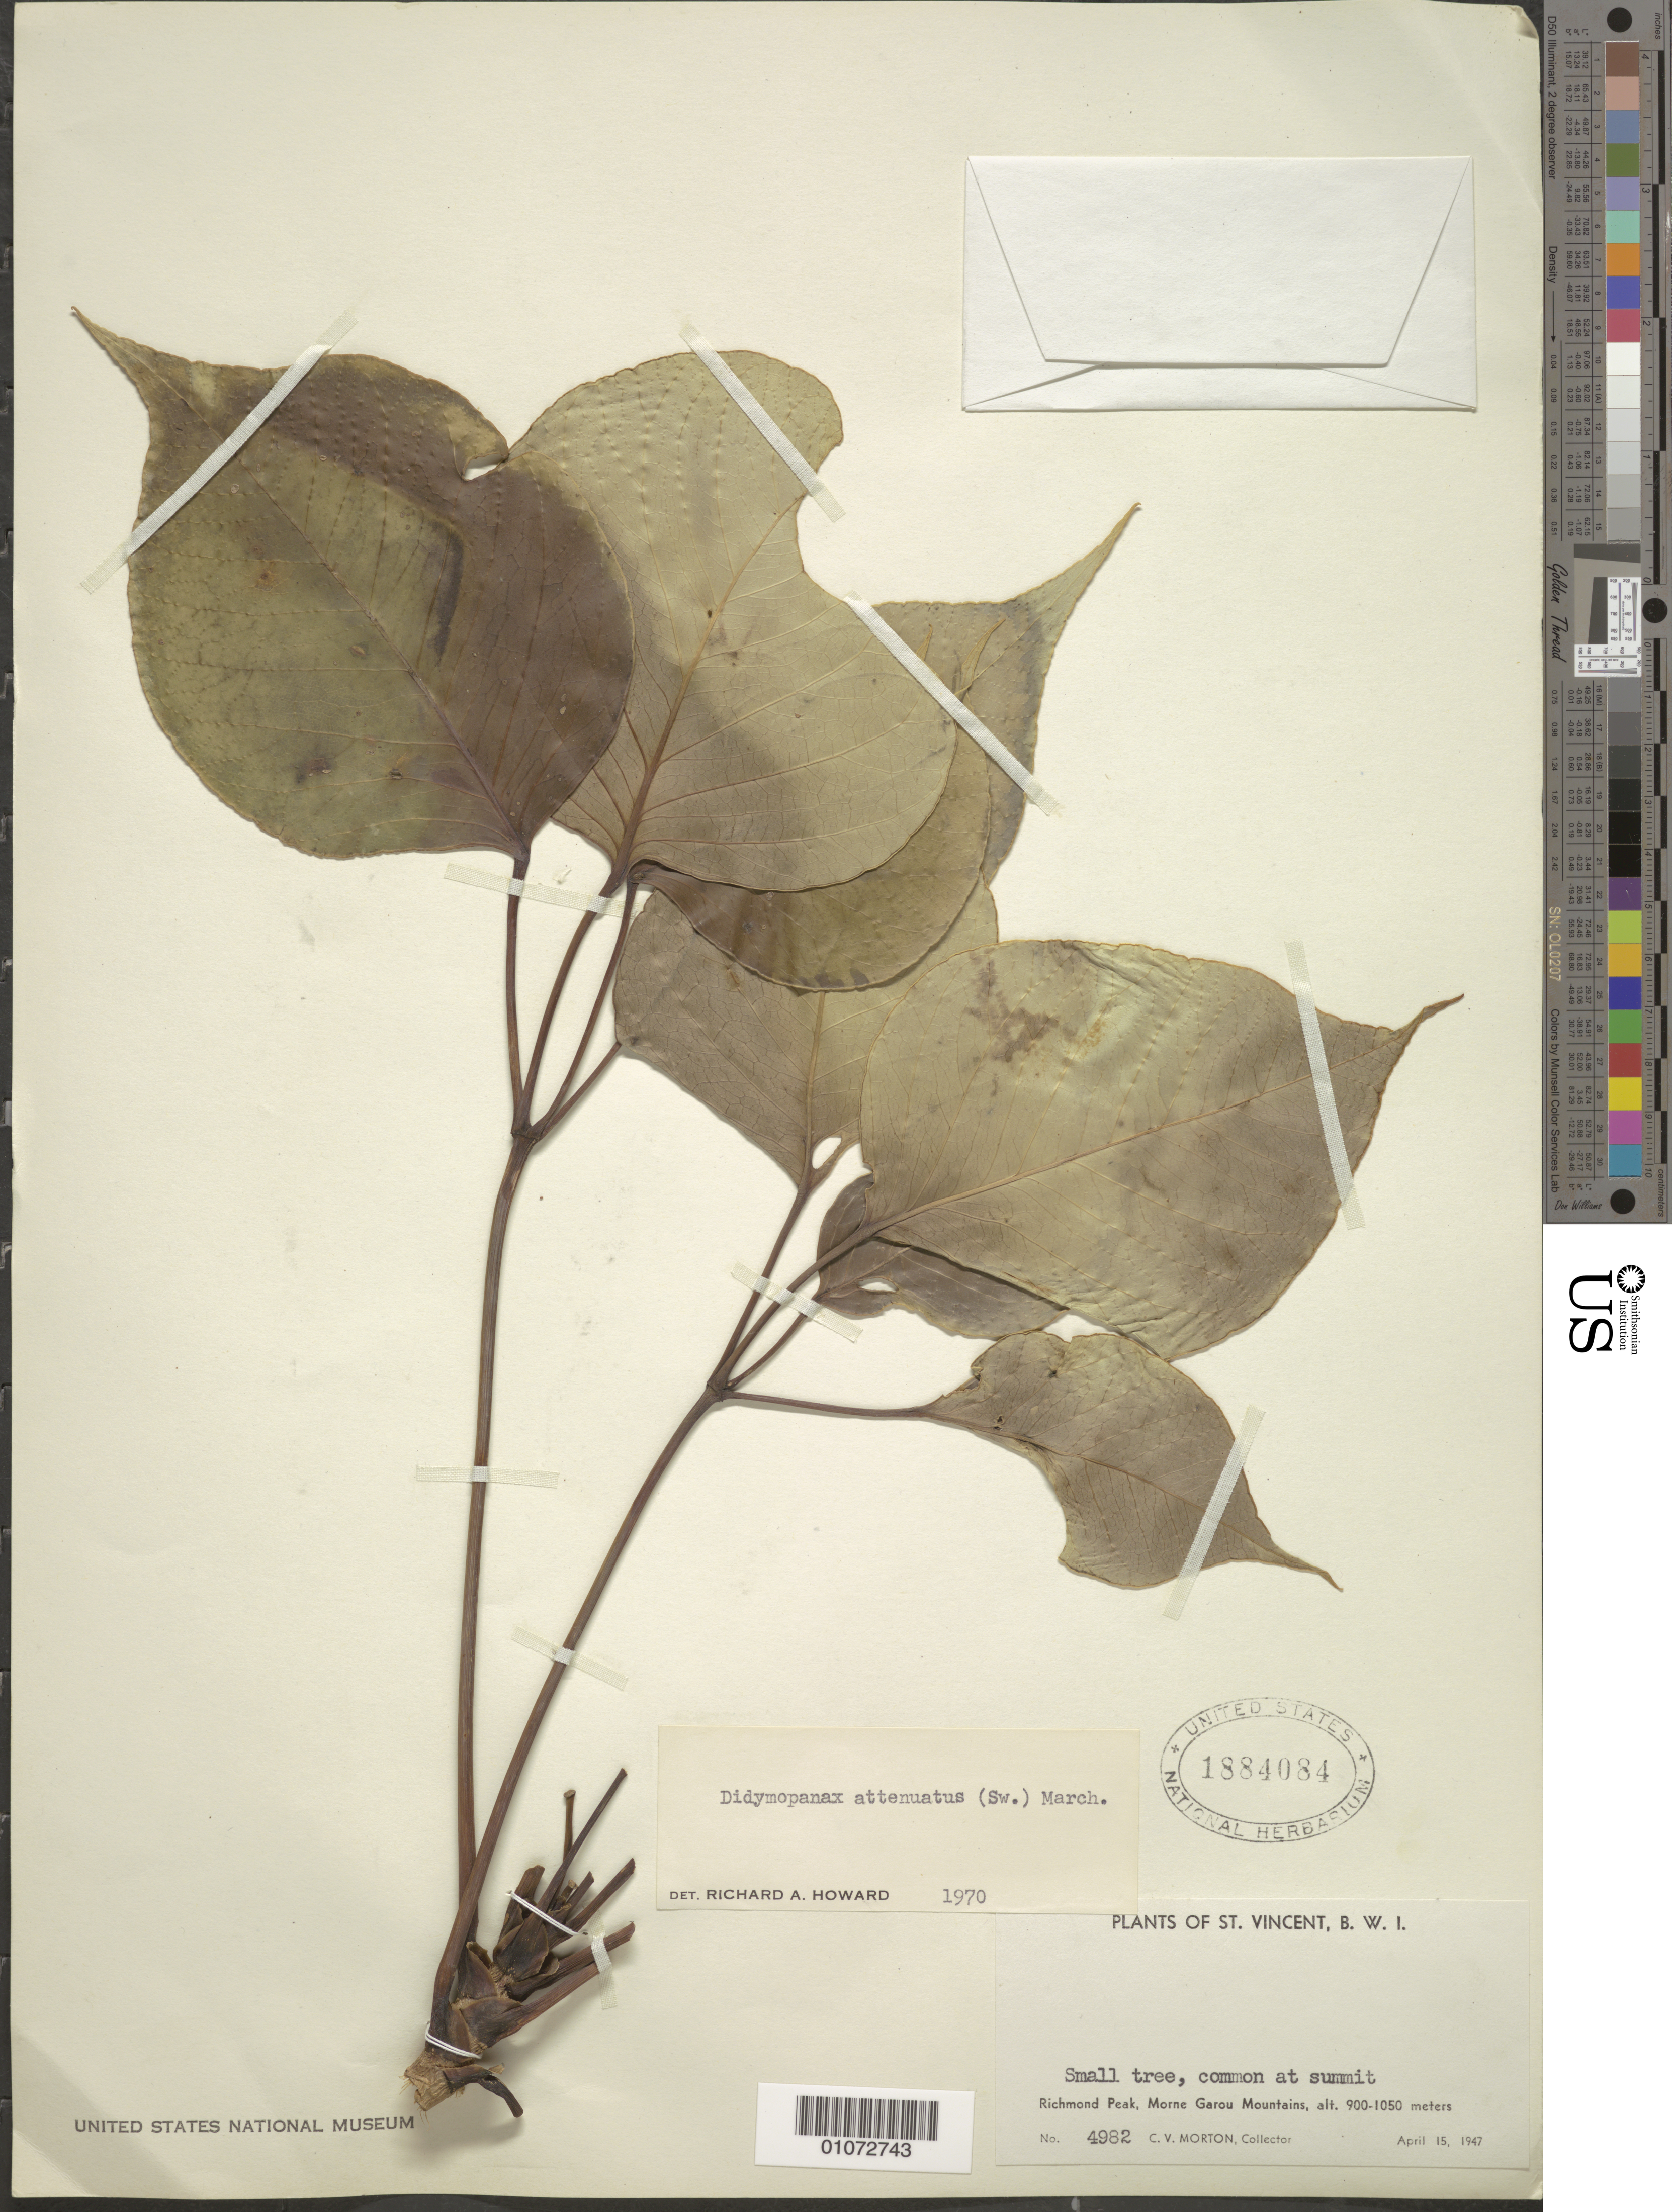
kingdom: Plantae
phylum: Tracheophyta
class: Magnoliopsida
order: Apiales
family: Araliaceae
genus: Schefflera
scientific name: Schefflera attenuata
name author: (Sw.) Frodin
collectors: C. V. Morton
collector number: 4982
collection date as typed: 15 Apr 1947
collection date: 1947-04-15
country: St. Vincent - Grenadines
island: St. Vincent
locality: Richmond Peak, Morne Garou Mountains. Common at summit.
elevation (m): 900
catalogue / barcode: US 1884084